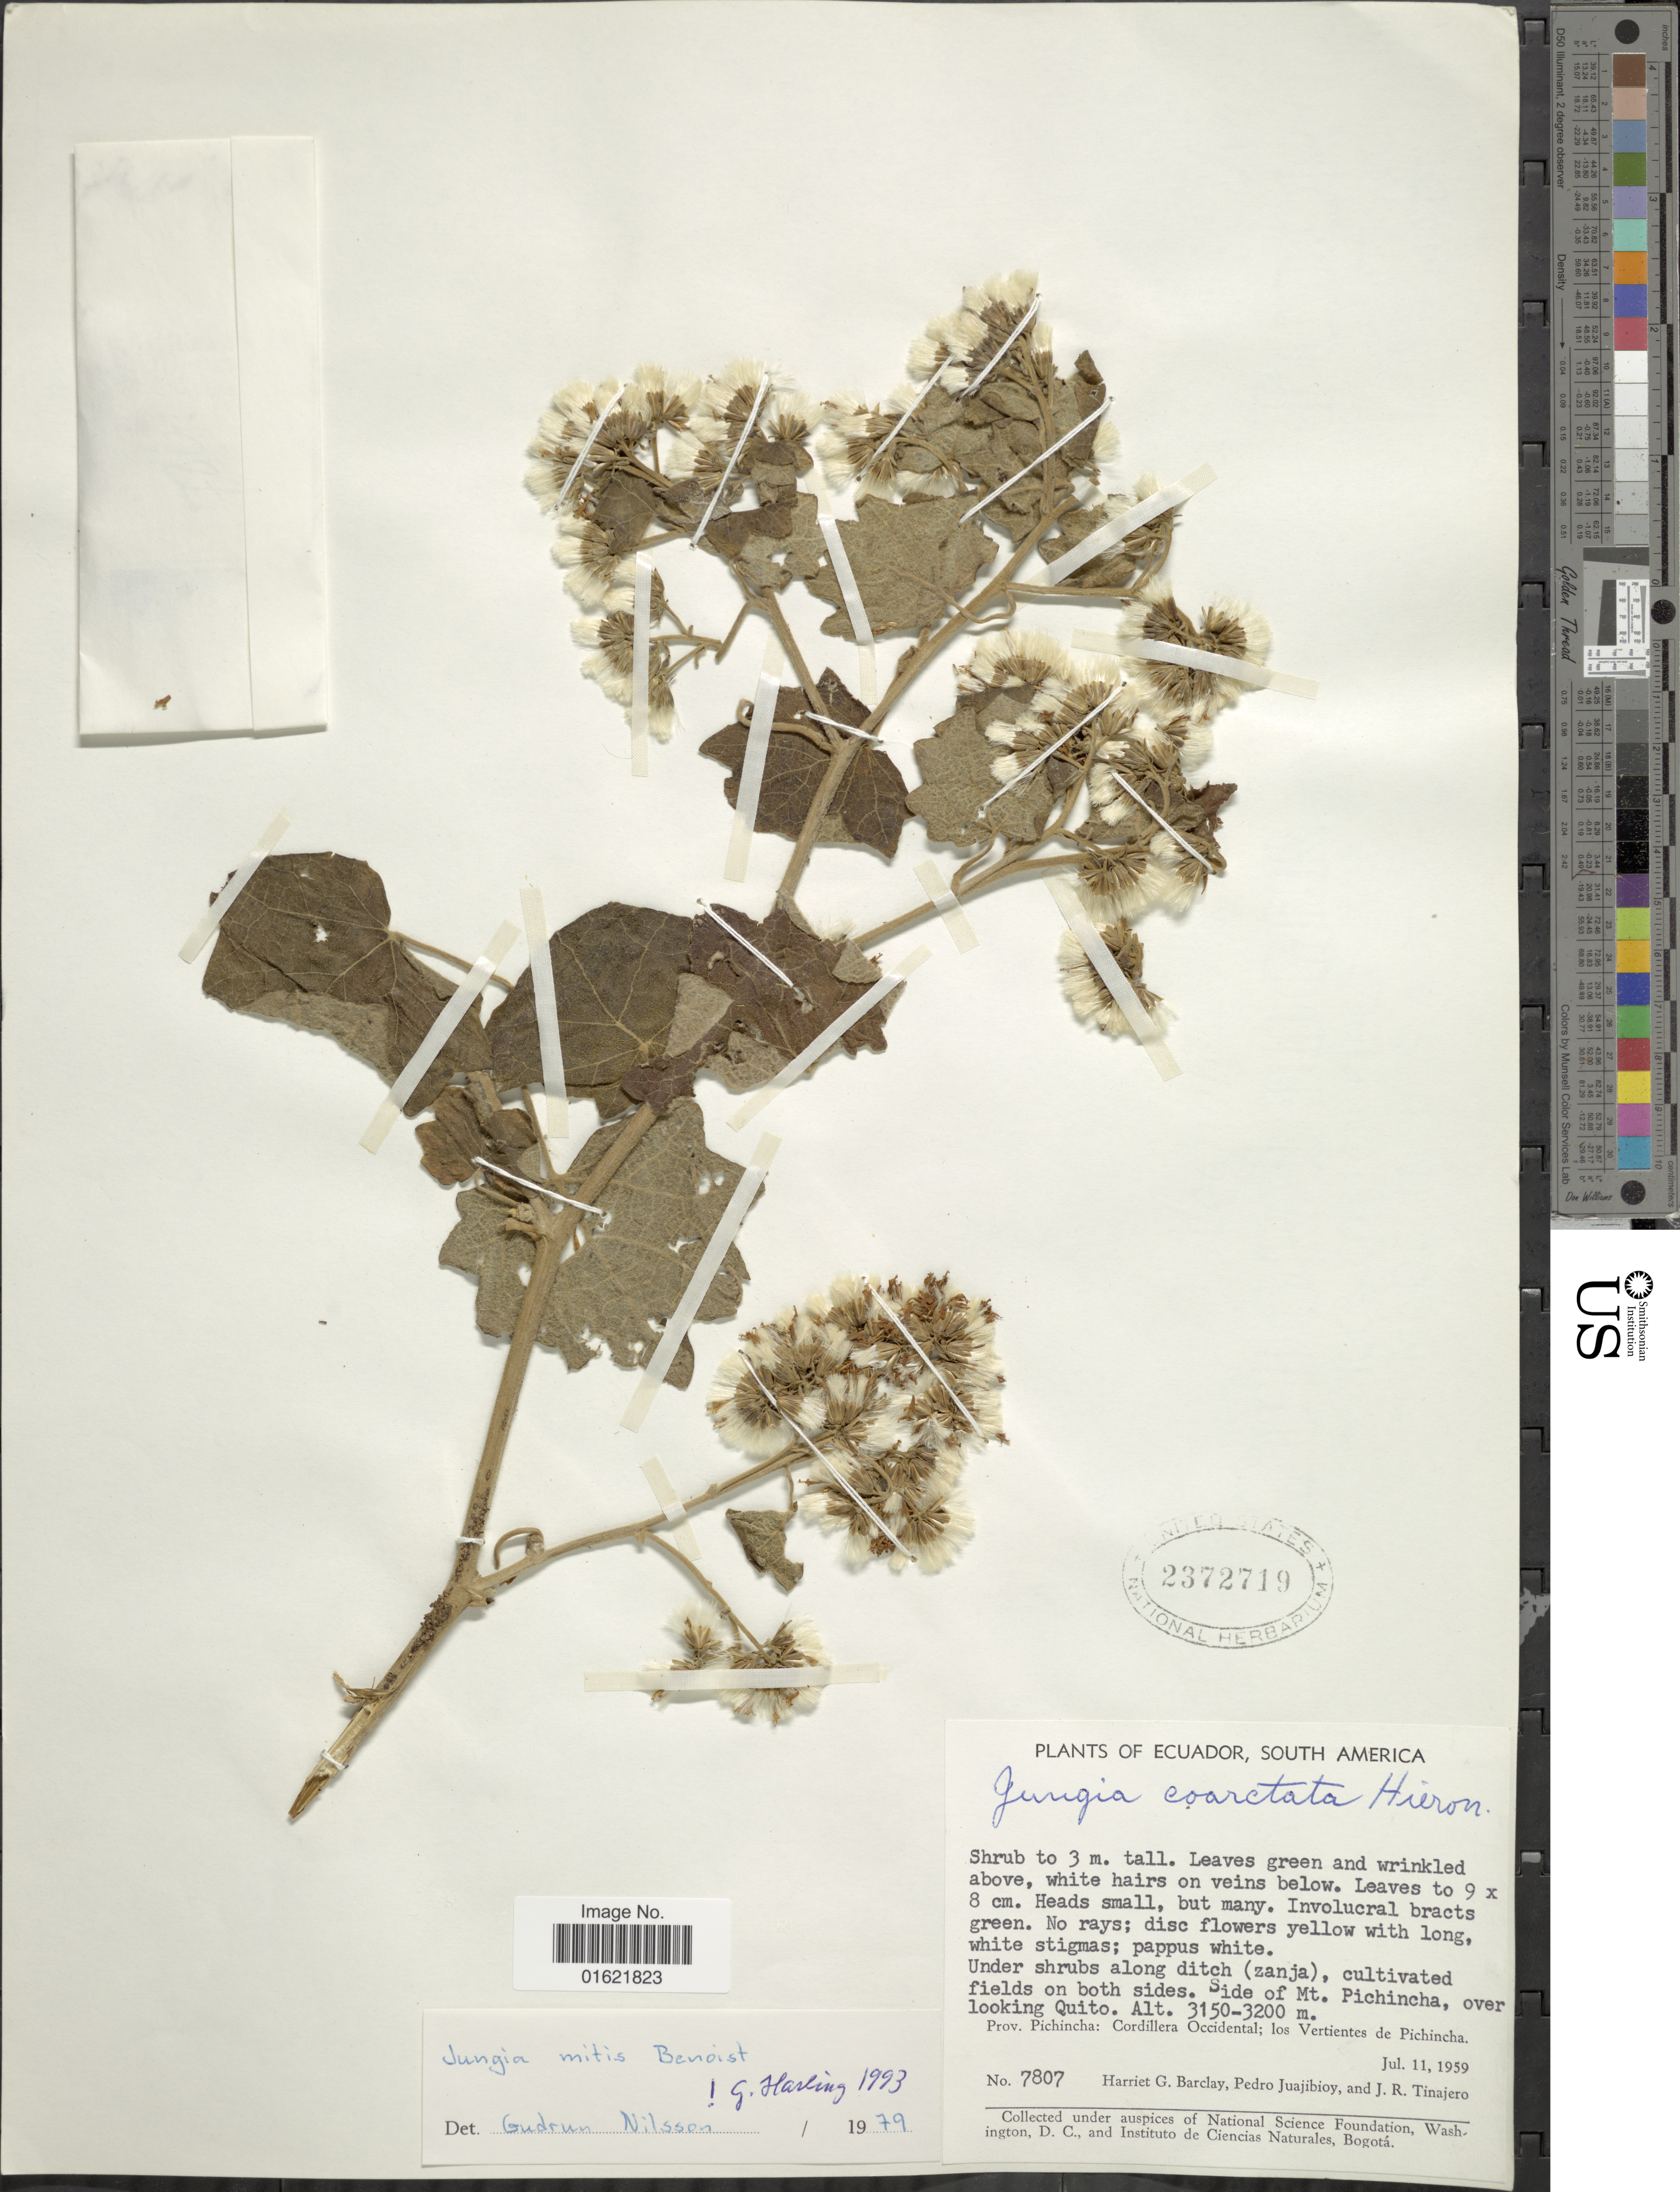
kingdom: Plantae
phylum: Tracheophyta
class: Magnoliopsida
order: Asterales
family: Asteraceae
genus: Jungia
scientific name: Jungia mitis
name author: Benoist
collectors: H. G. Barclay, P. Juajibioy & J. Tinajero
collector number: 7807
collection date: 1959-07-11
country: Ecuador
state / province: Pichincha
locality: Cordillera Occidental; Los Vertiente'de Pichincha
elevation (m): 3150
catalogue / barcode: US 2372719